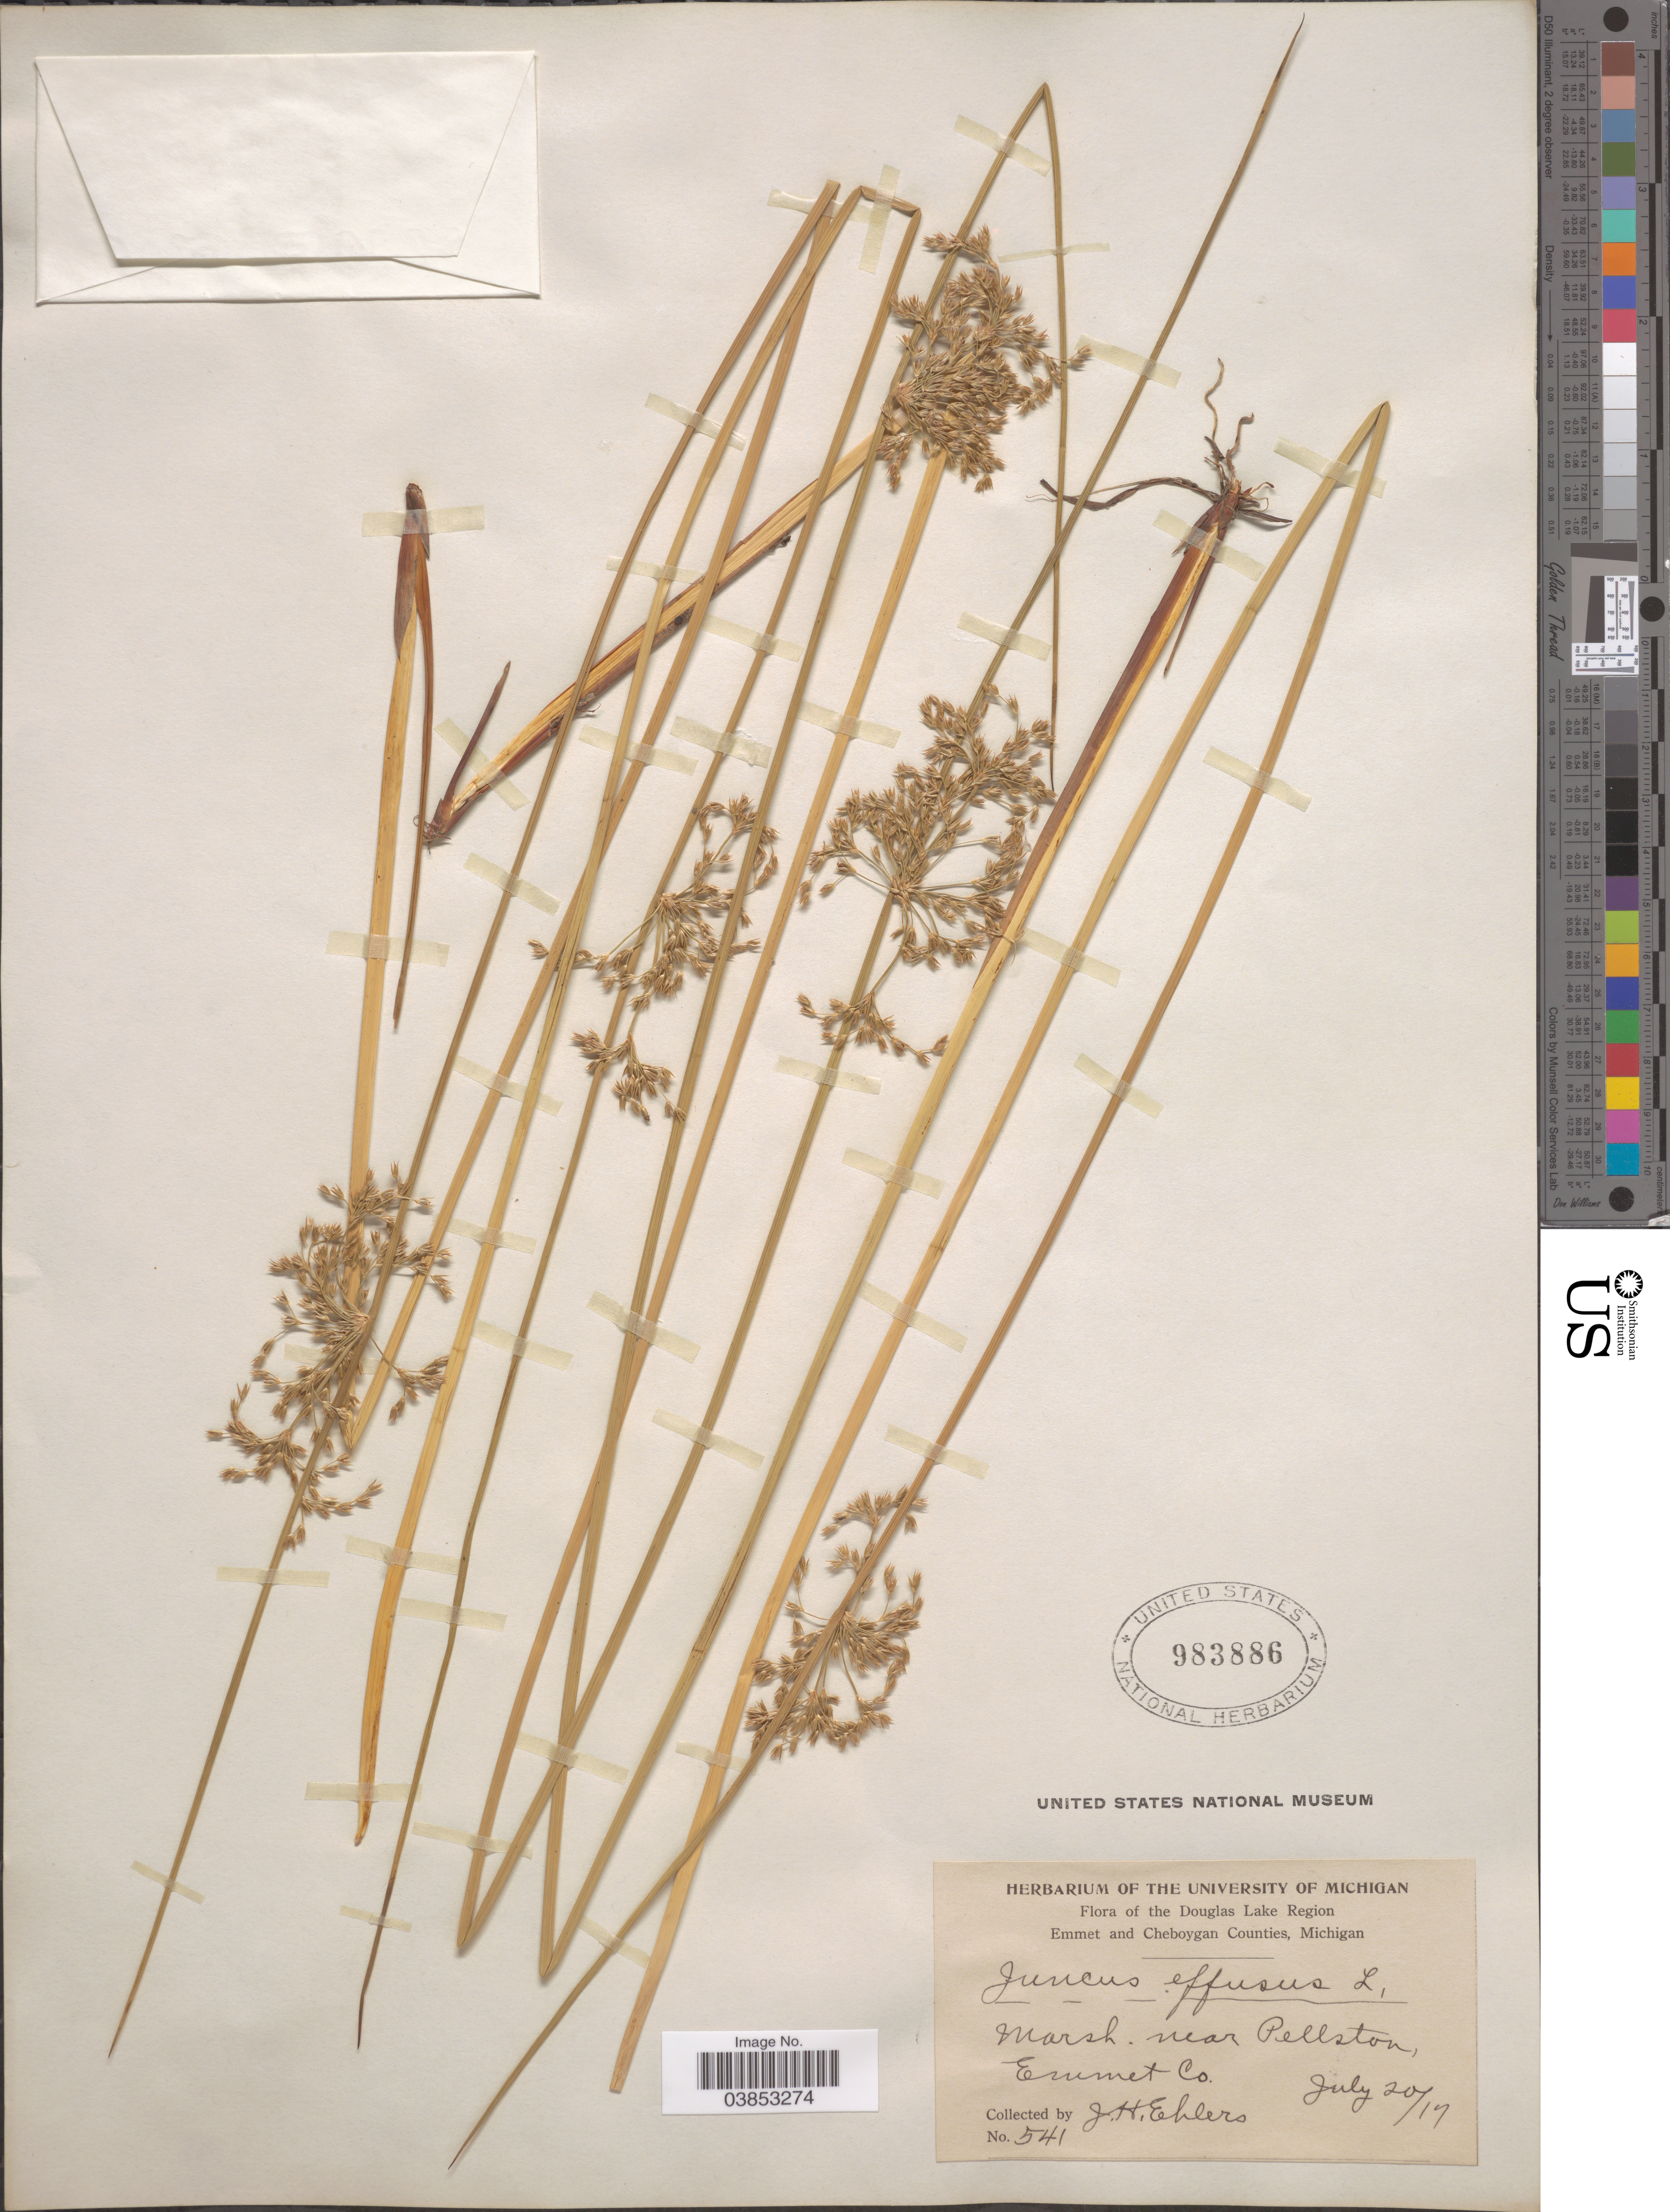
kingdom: Plantae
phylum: Tracheophyta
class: Liliopsida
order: Poales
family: Juncaceae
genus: Juncus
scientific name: Juncus effusus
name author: L.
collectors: J. H. Ehlers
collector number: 541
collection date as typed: Transcribed d/m/y: 20/7/19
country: United States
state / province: Michigan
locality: Douglas Lake Region, Emmet and Cheboygan Counties. Near Pellston, Emmet Co.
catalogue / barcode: US 983886